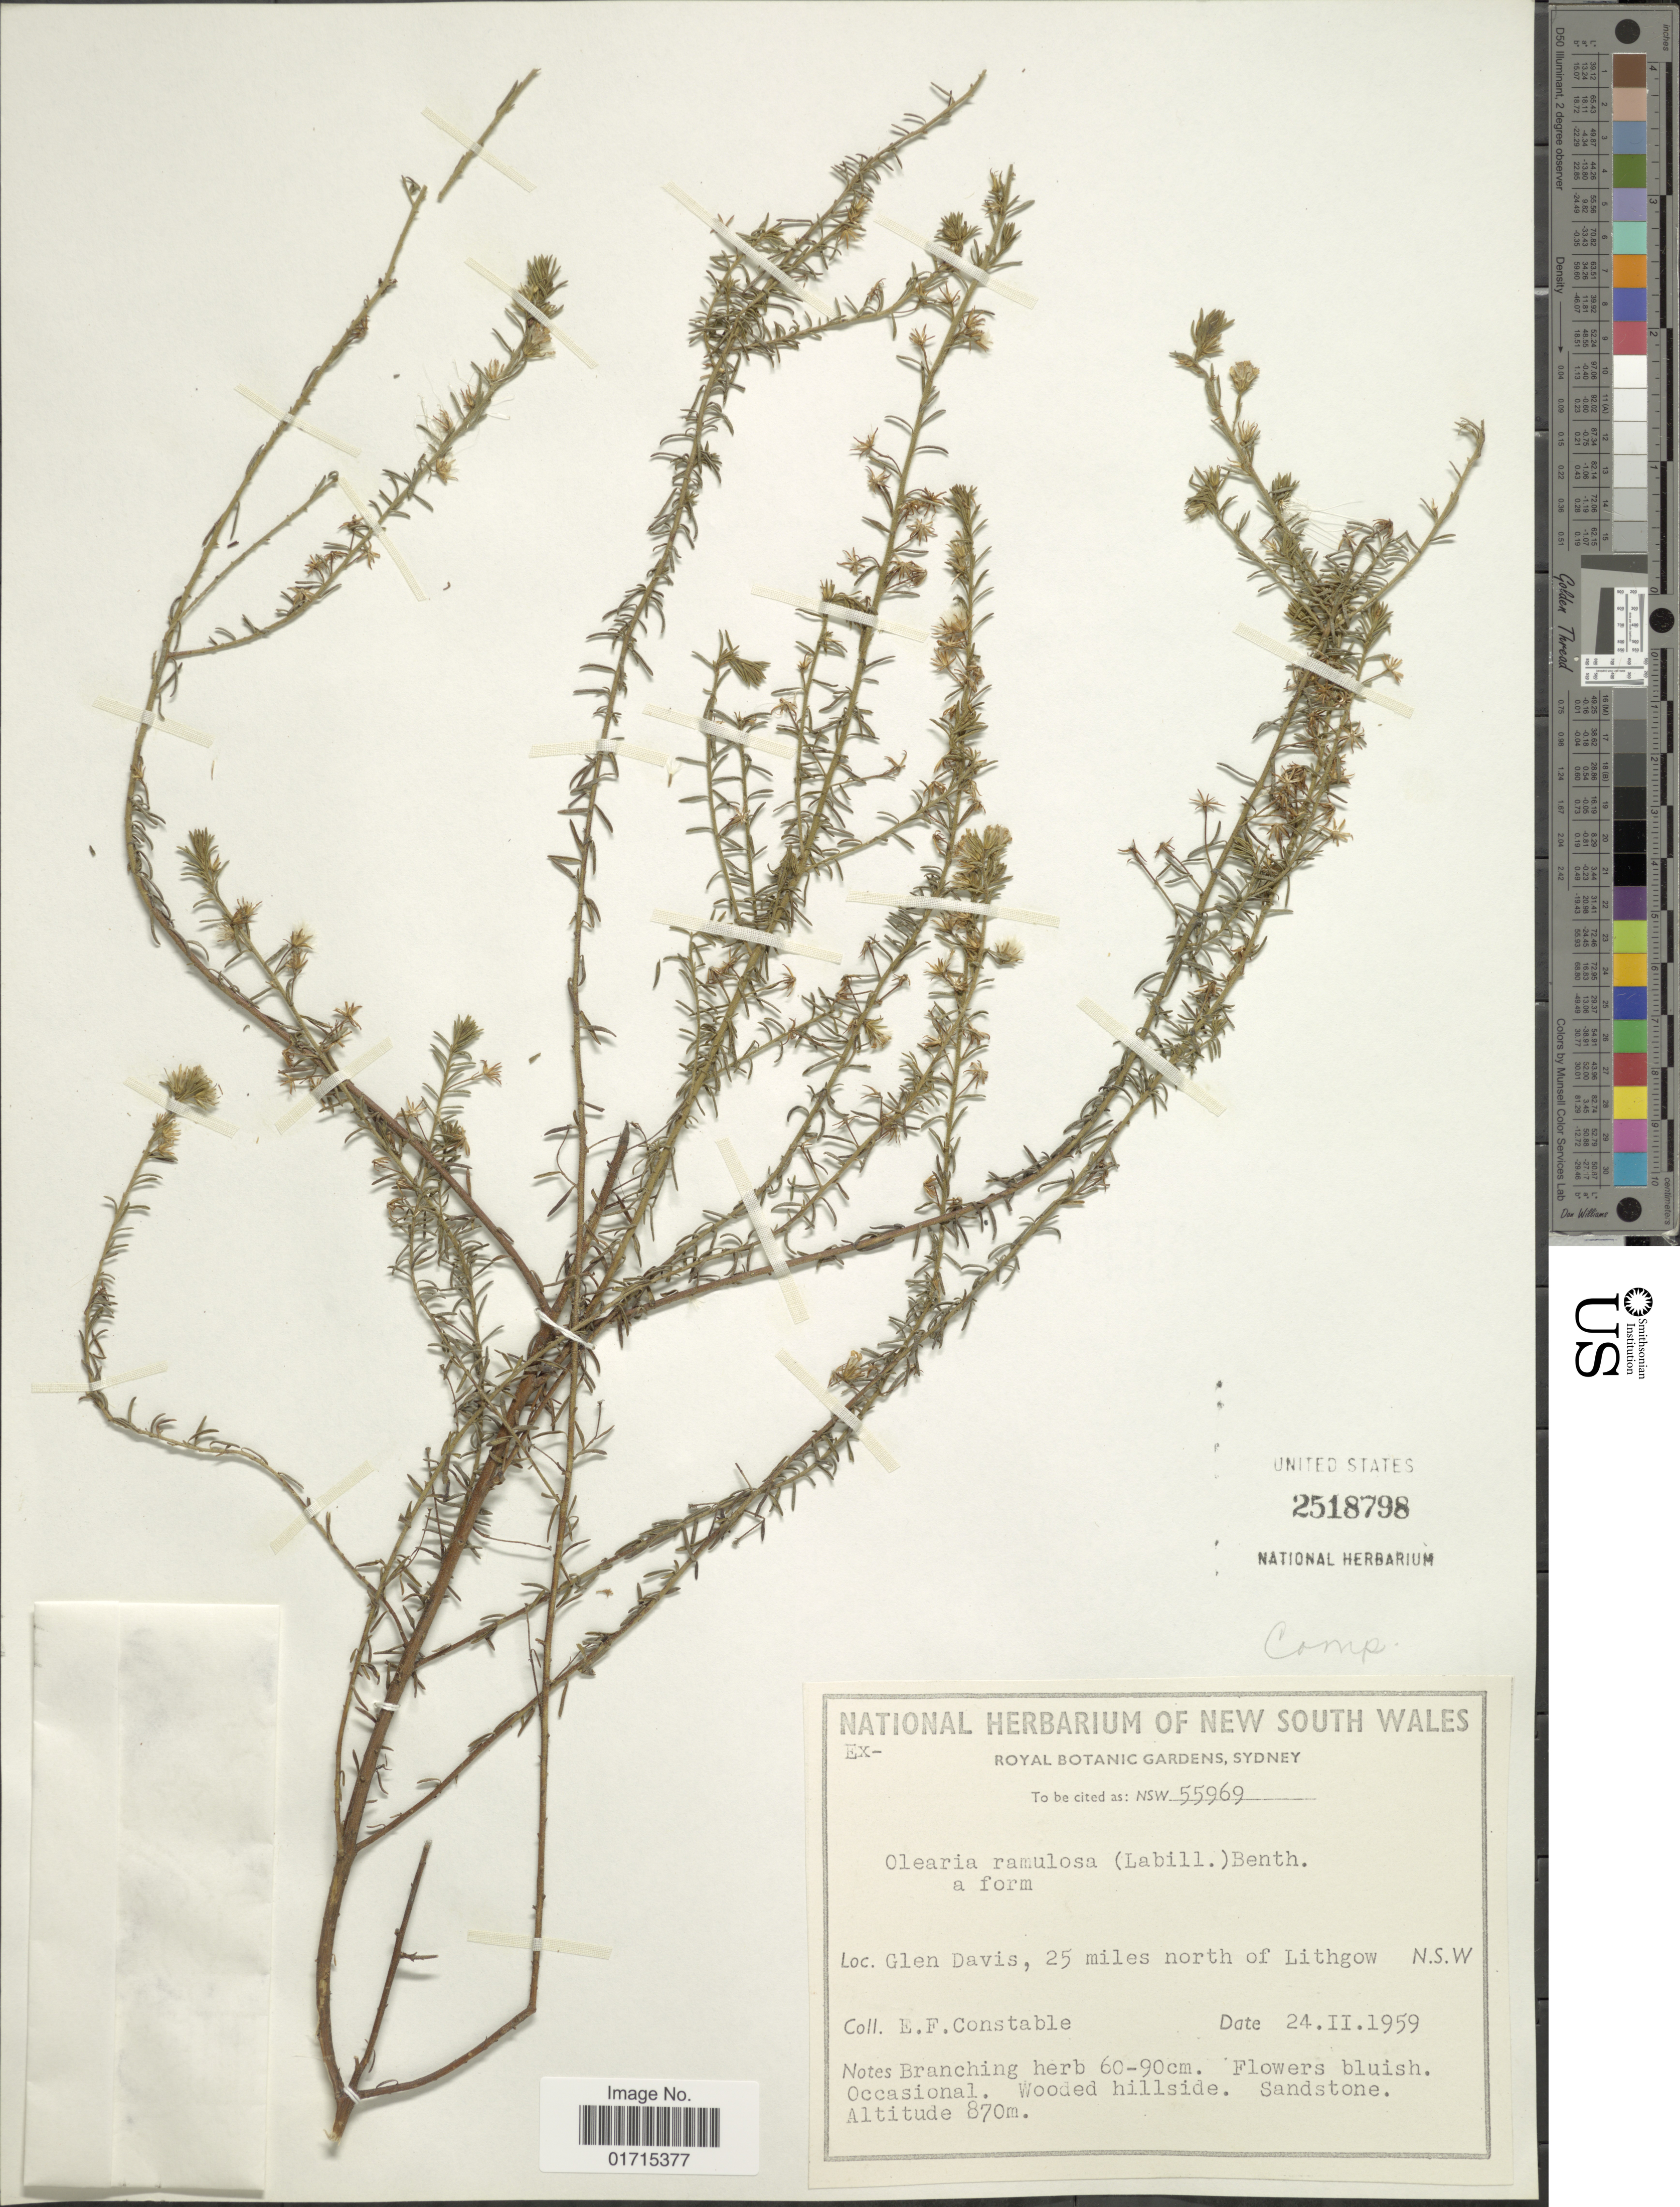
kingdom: Plantae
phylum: Tracheophyta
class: Magnoliopsida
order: Asterales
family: Asteraceae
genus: Olearia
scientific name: Olearia ramulosa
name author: (Labill.) Benth.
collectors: E. F. Constable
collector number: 55969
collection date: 1959-02-24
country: Australia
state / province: New South Wales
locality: Glen Davis, 25 miles north of Lithgow.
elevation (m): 870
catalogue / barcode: US 2518798